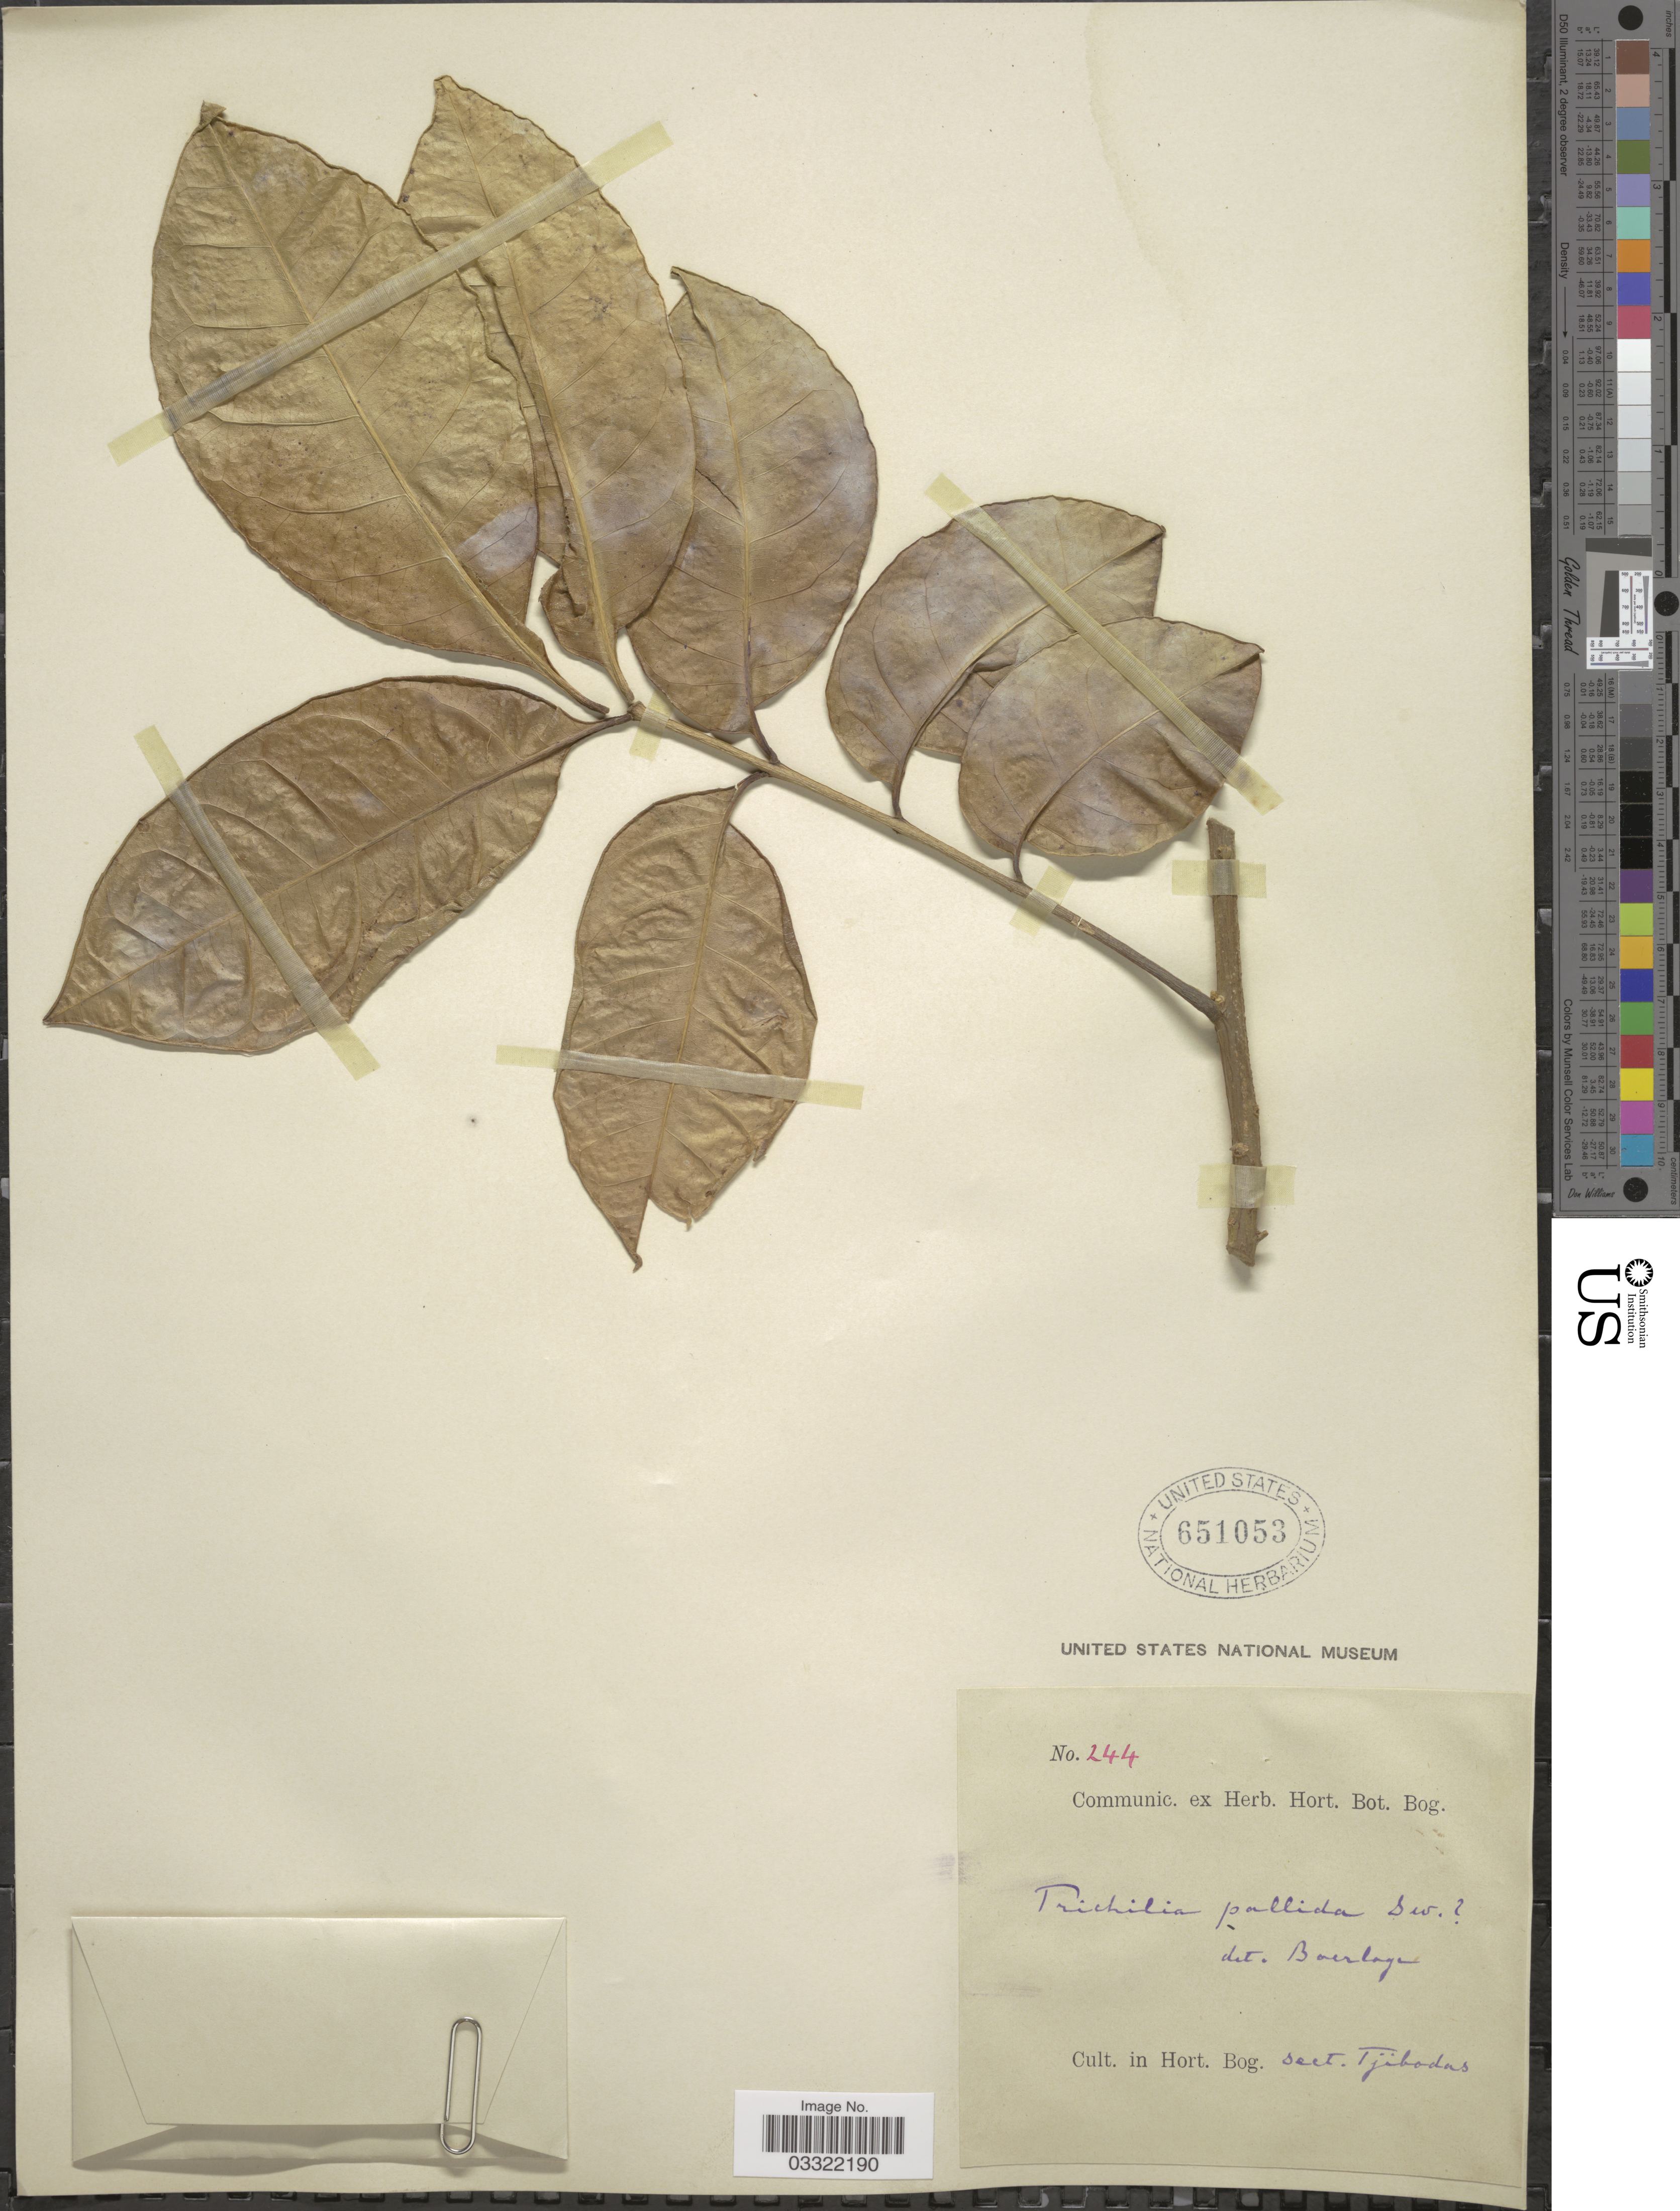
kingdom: Plantae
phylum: Tracheophyta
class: Magnoliopsida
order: Sapindales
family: Meliaceae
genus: Trichilia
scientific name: Trichilia pallida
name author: Sw.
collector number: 244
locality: Cult. in Hort. Bog. sect [interpreted]. Tjibodas.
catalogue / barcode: US 651053